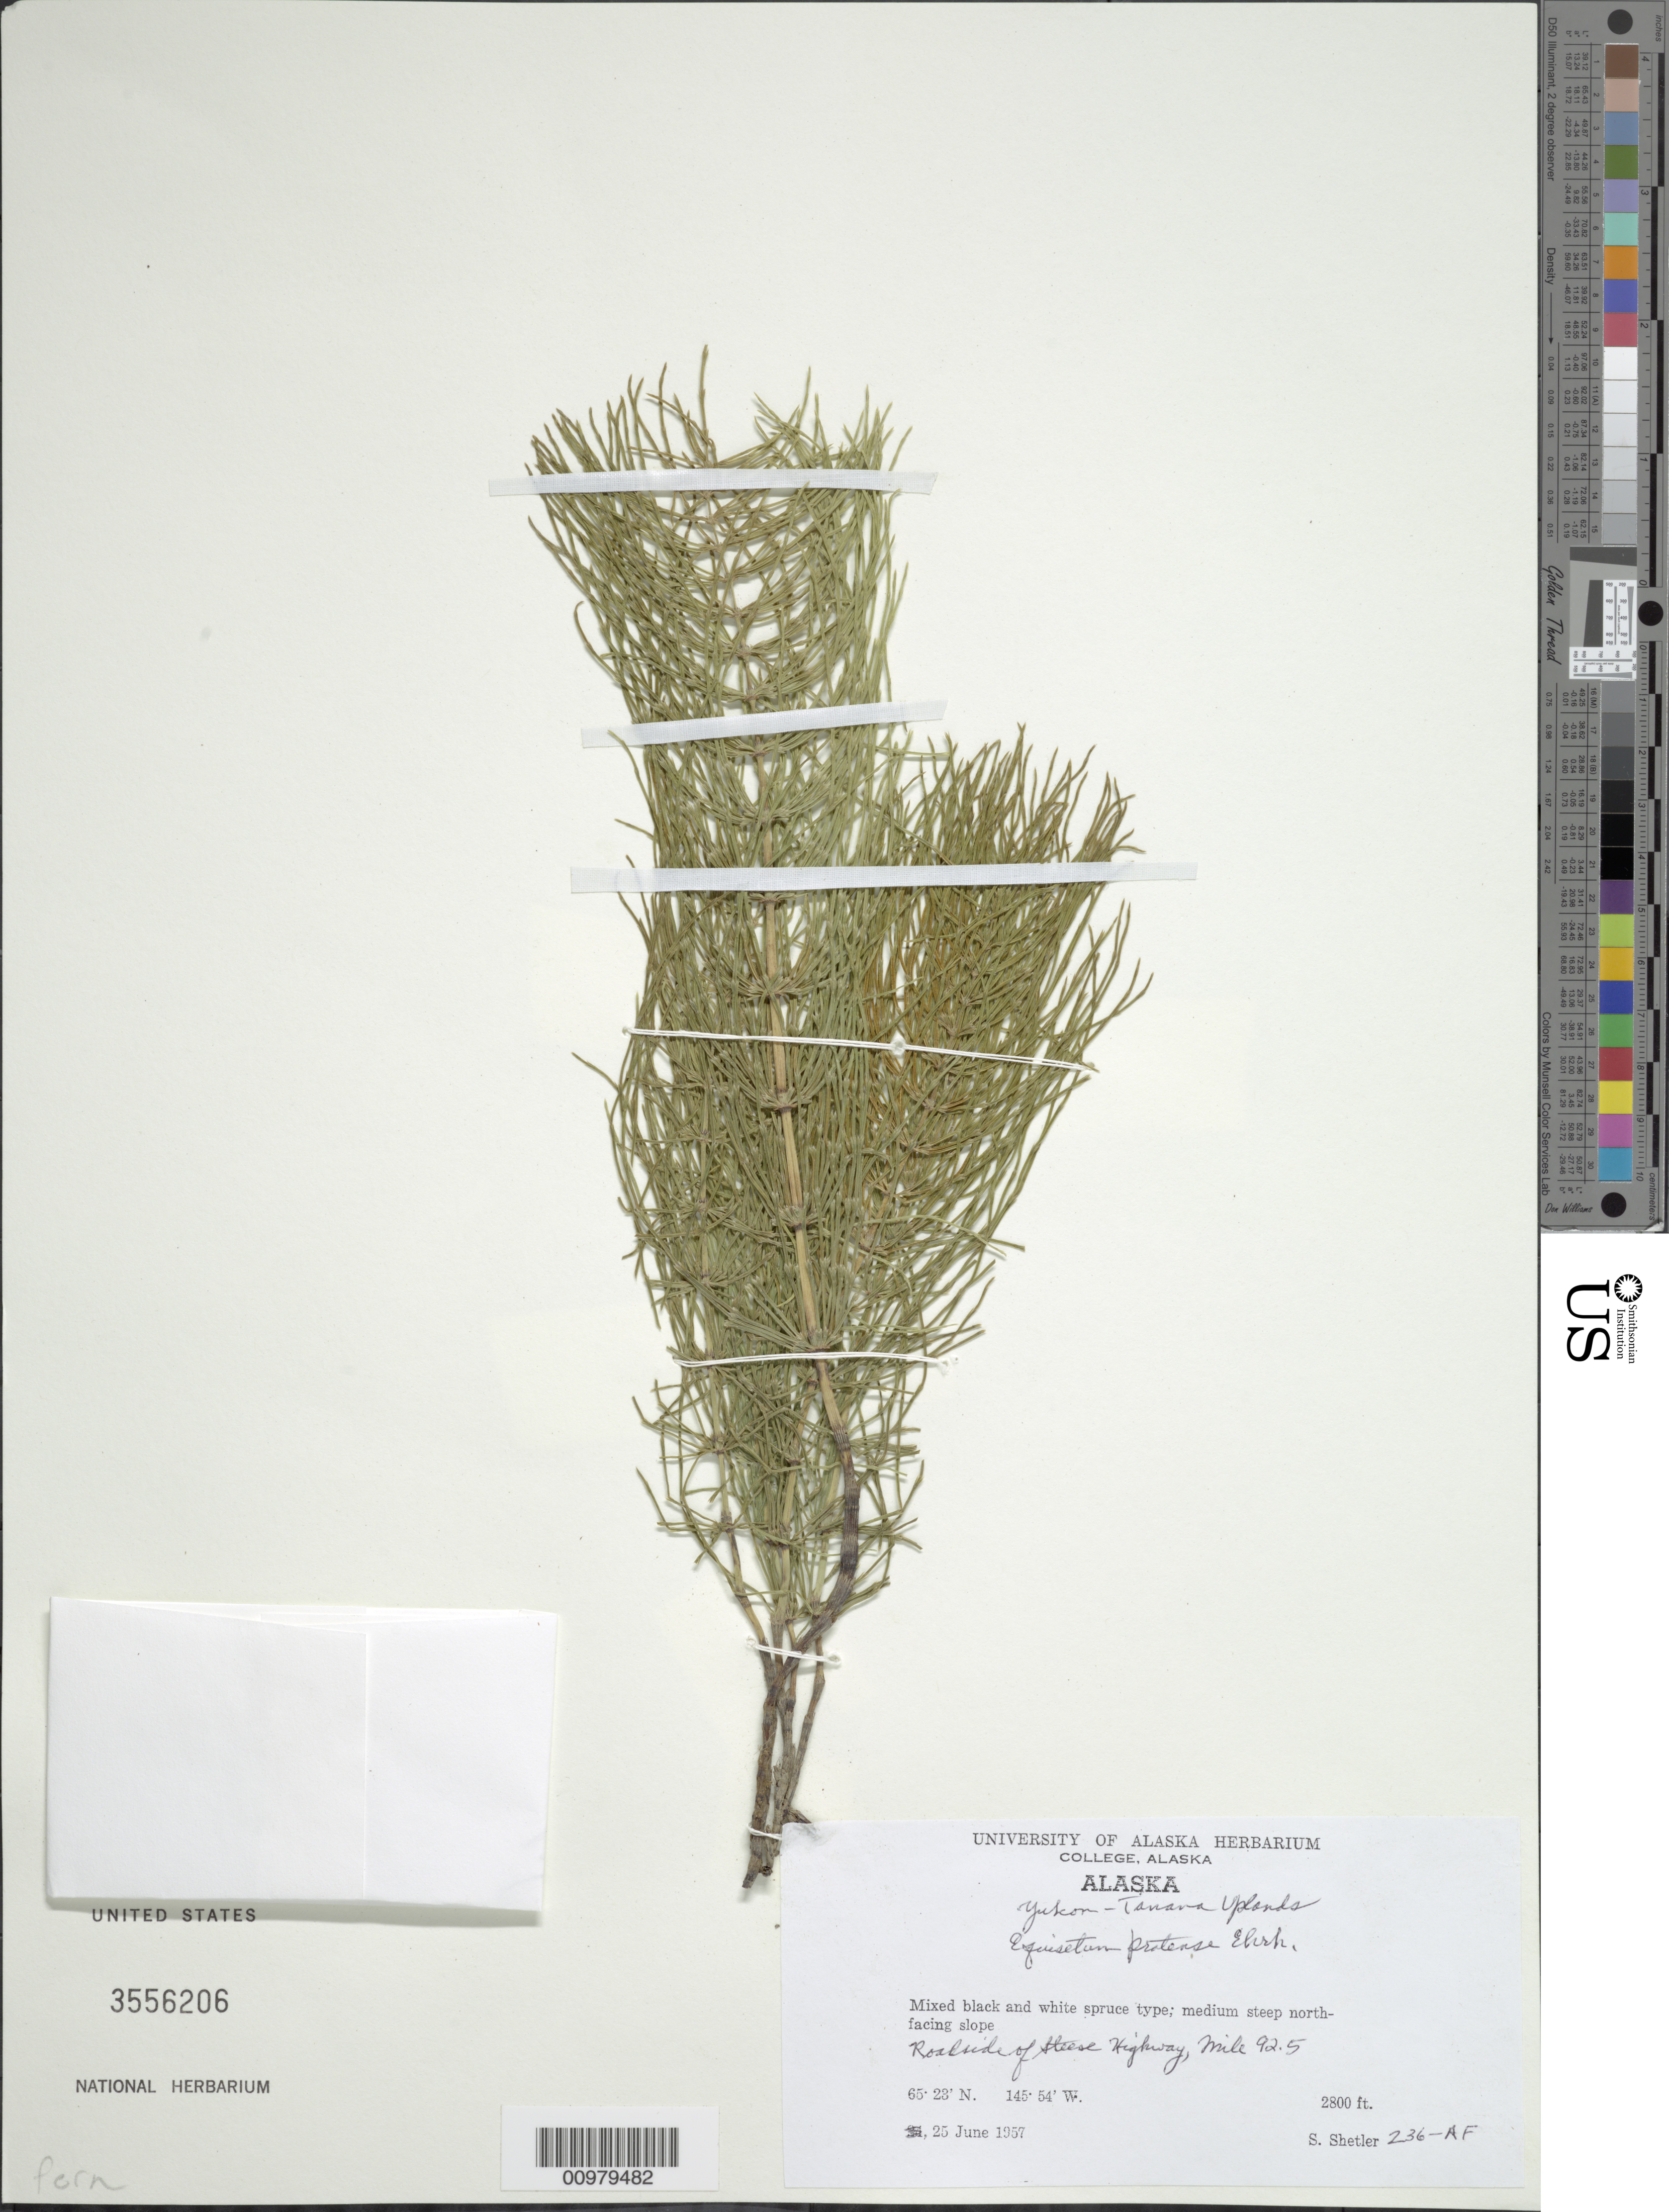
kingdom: Plantae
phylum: Tracheophyta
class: Polypodiopsida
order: Equisetales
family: Equisetaceae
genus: Equisetum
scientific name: Equisetum pratense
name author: Ehrh.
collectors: S. Shetler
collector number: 236-AF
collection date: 1957-06-25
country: United States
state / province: Alaska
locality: Yukon-Tanava Uplands. Roadside of Steese Highway, Mile 92.5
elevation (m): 853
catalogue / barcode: US 3556206